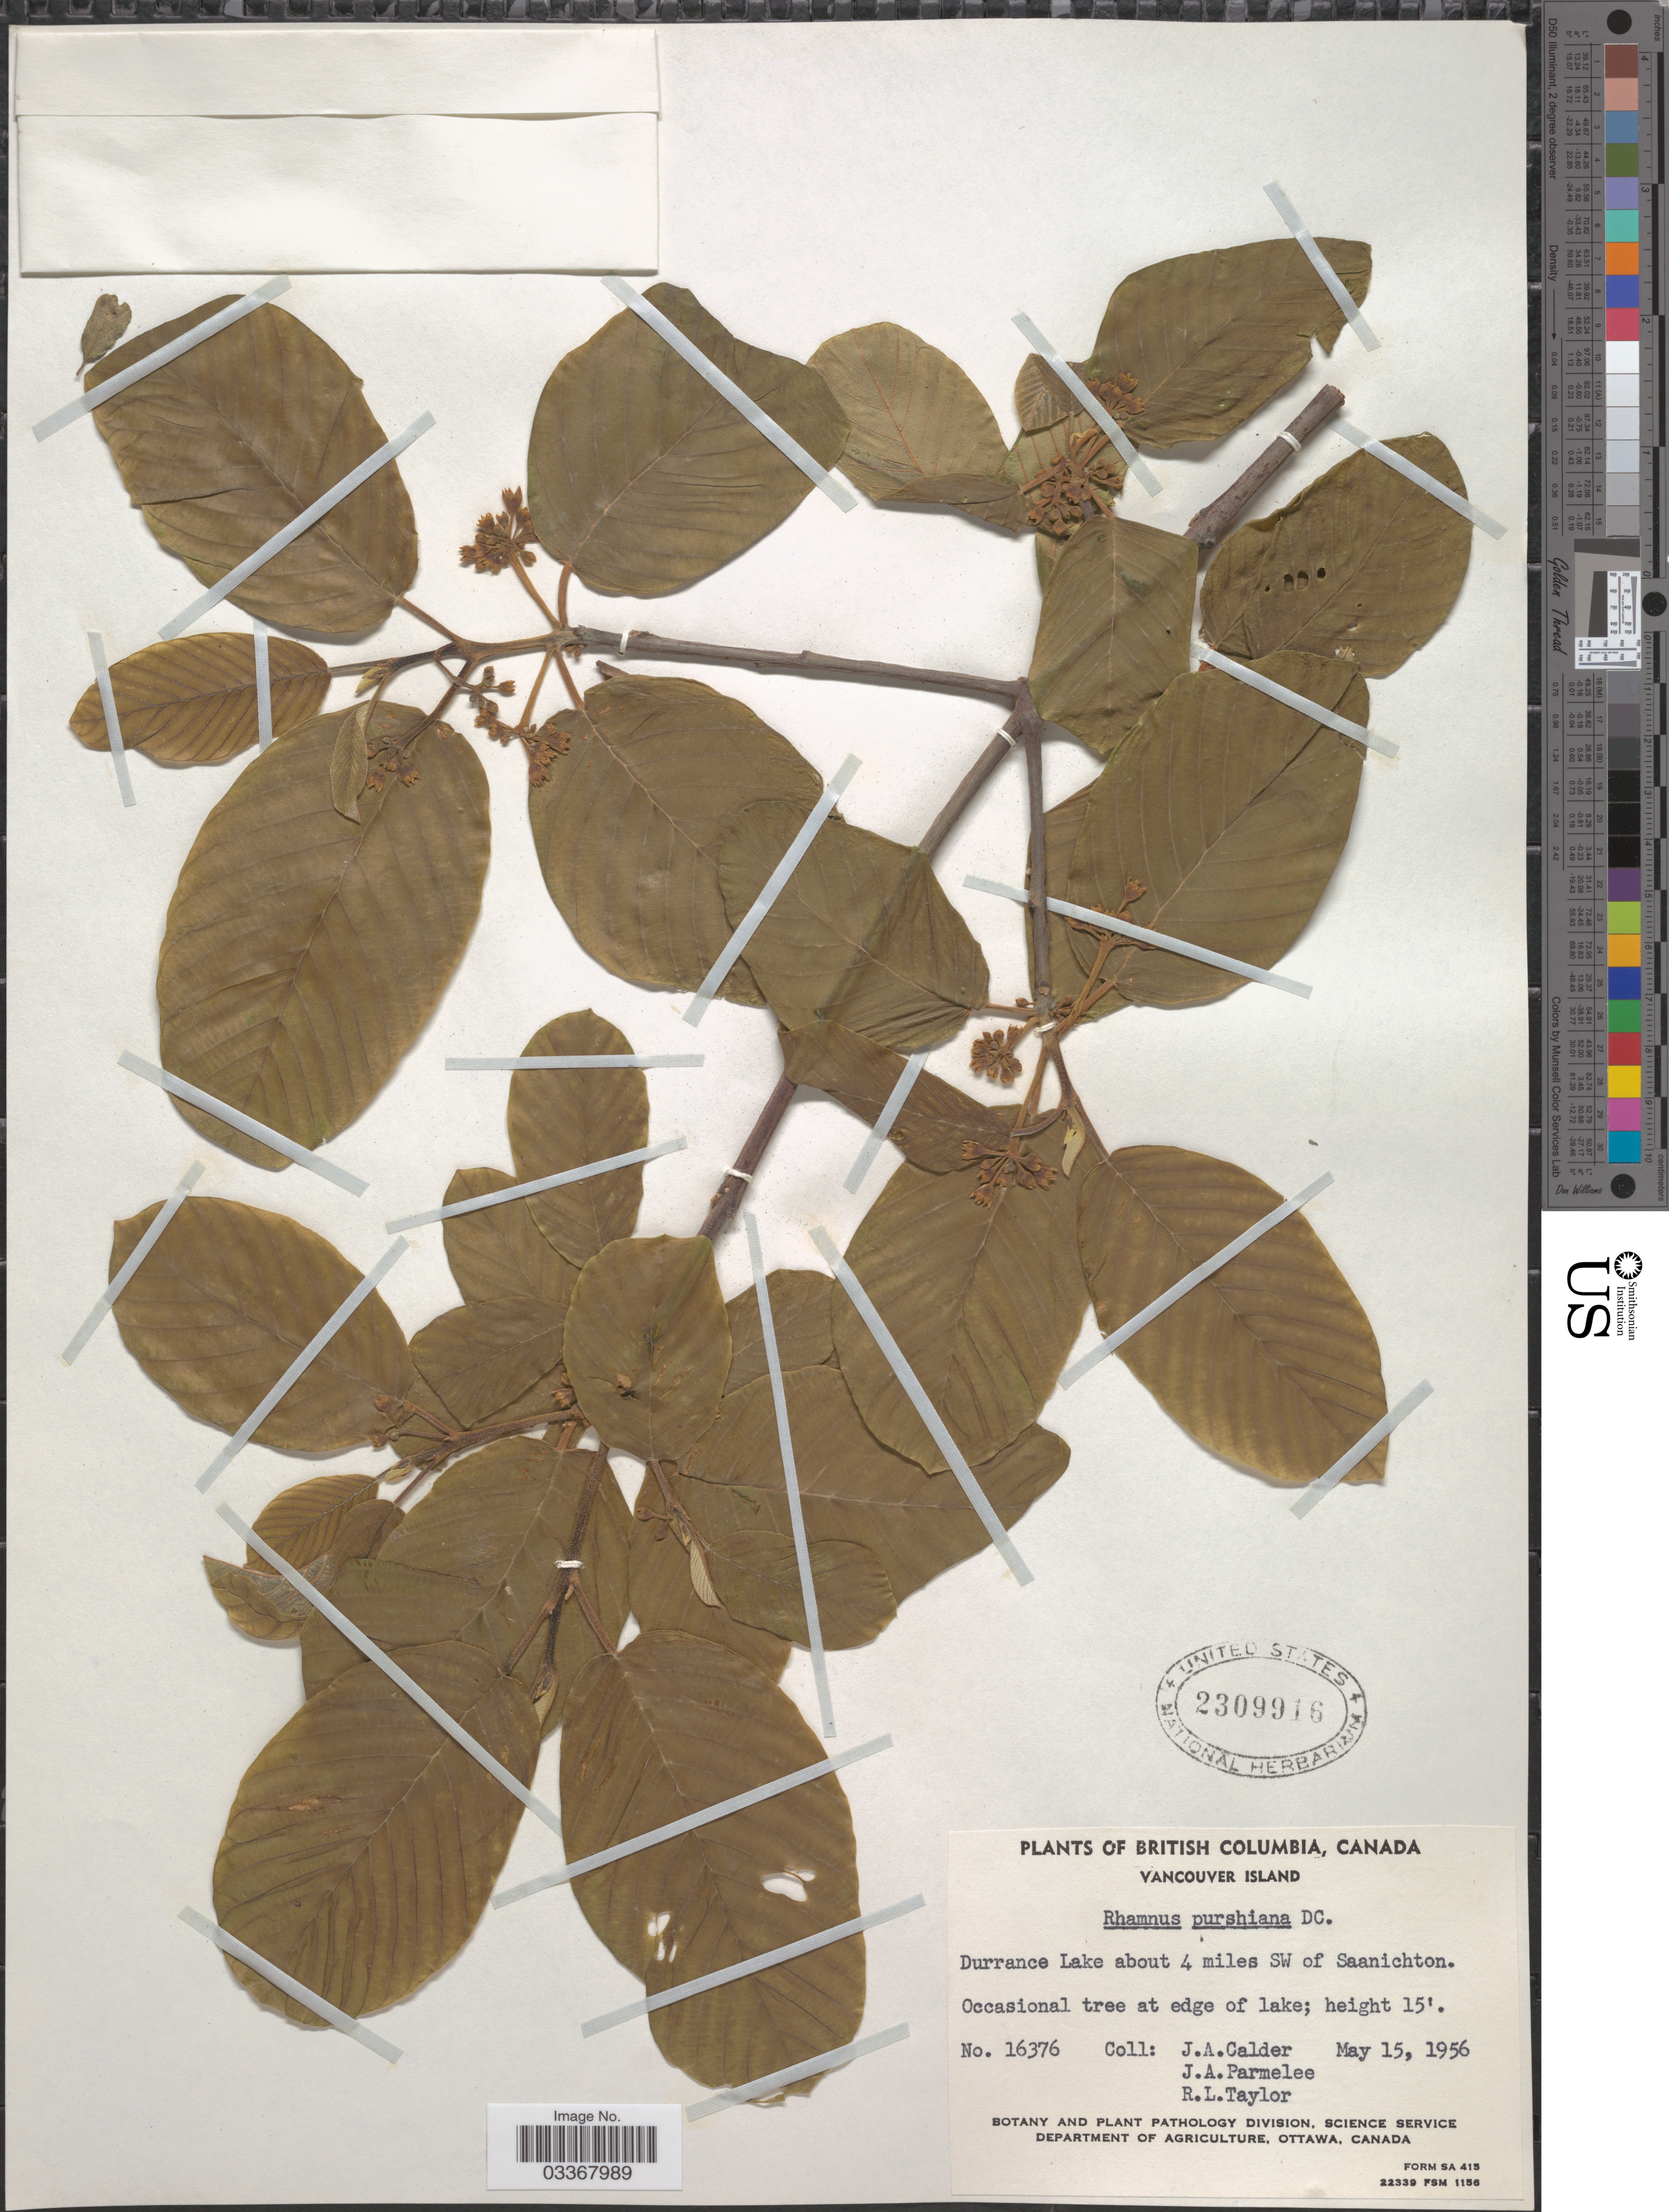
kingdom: Plantae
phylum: Tracheophyta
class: Magnoliopsida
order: Rosales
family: Rhamnaceae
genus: Frangula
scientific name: Frangula purshiana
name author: (DC.) A. Gray ex J.G. Cooper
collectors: J. A. Calder, J. A. Parmelee & R. Taylor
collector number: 16376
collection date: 1956-05-15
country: Canada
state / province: British Columbia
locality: Vancouver Island, Durrance Lake about 4 miles SW of Saanichton.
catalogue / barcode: US 2309916